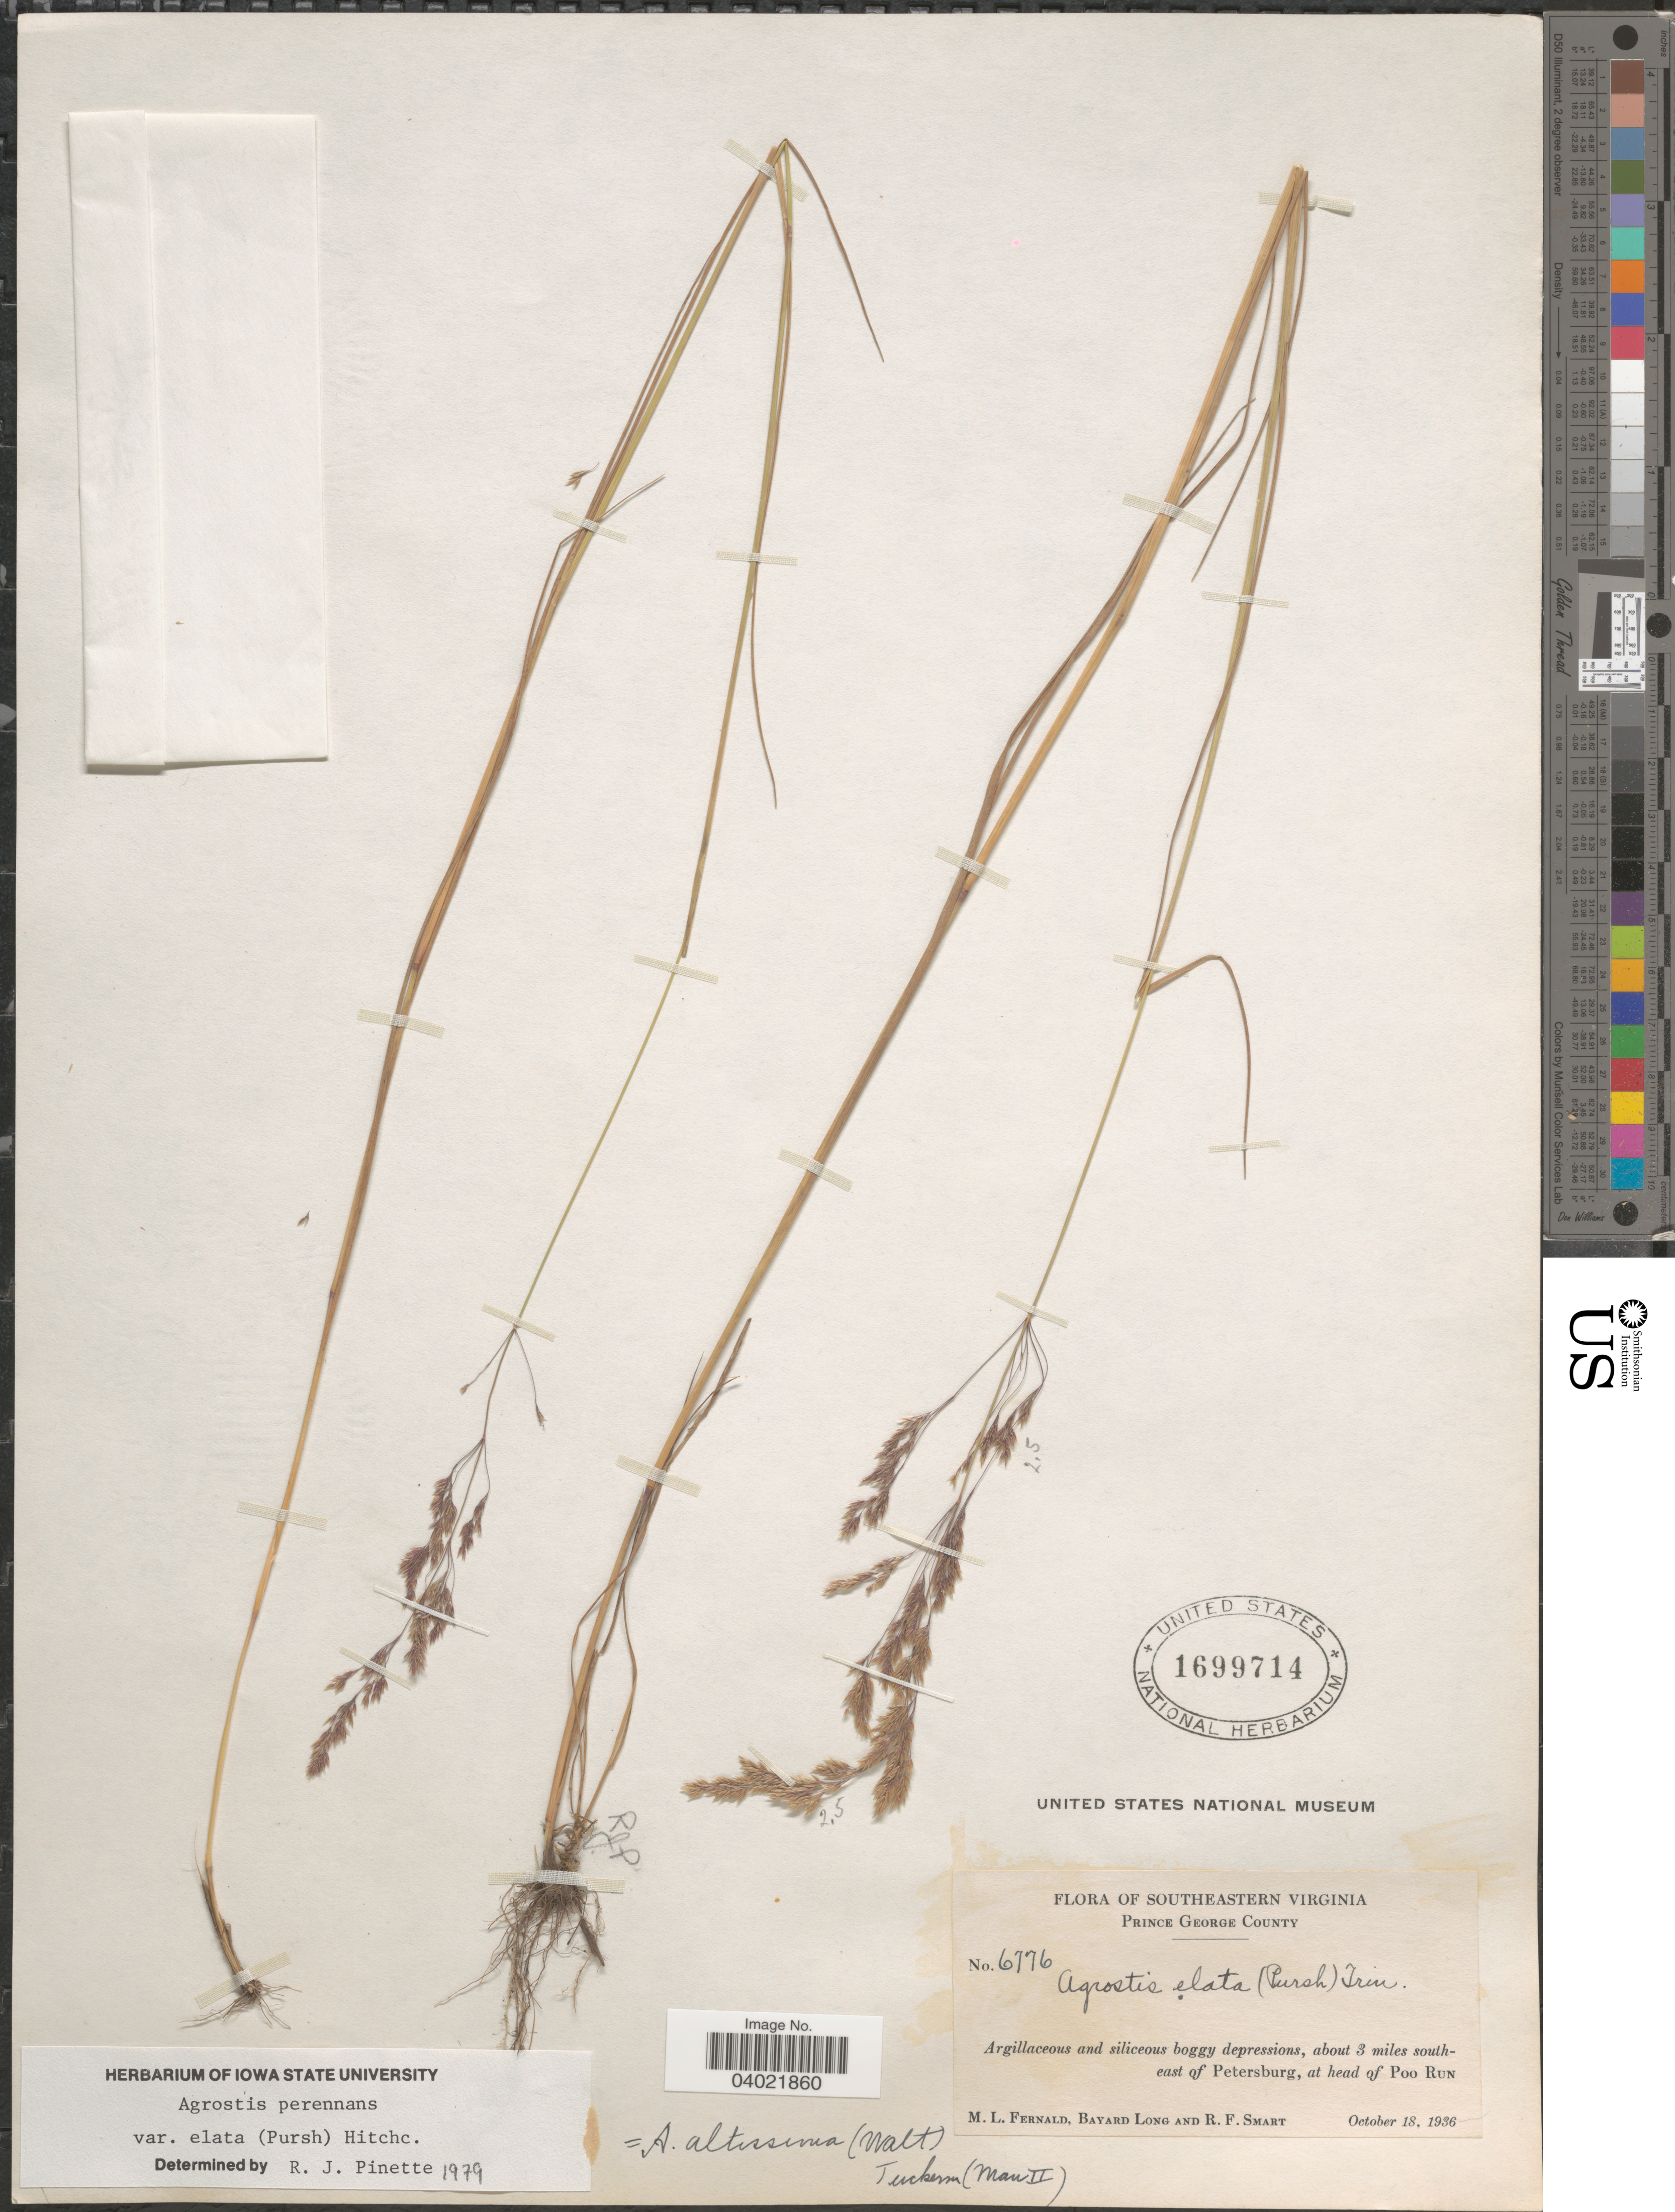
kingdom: Plantae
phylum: Tracheophyta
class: Liliopsida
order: Poales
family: Poaceae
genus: Agrostis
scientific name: Agrostis perennans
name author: (Walter) Tuck.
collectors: M. L. Fernald, B. Long & R. Smart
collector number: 6776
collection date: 1936-10-18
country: United States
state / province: Virginia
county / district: Prince George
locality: Southeastern Virginia. Prince George County. About 3 miles southeast of Petersburg, at head of Poo Run.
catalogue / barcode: US 1699714